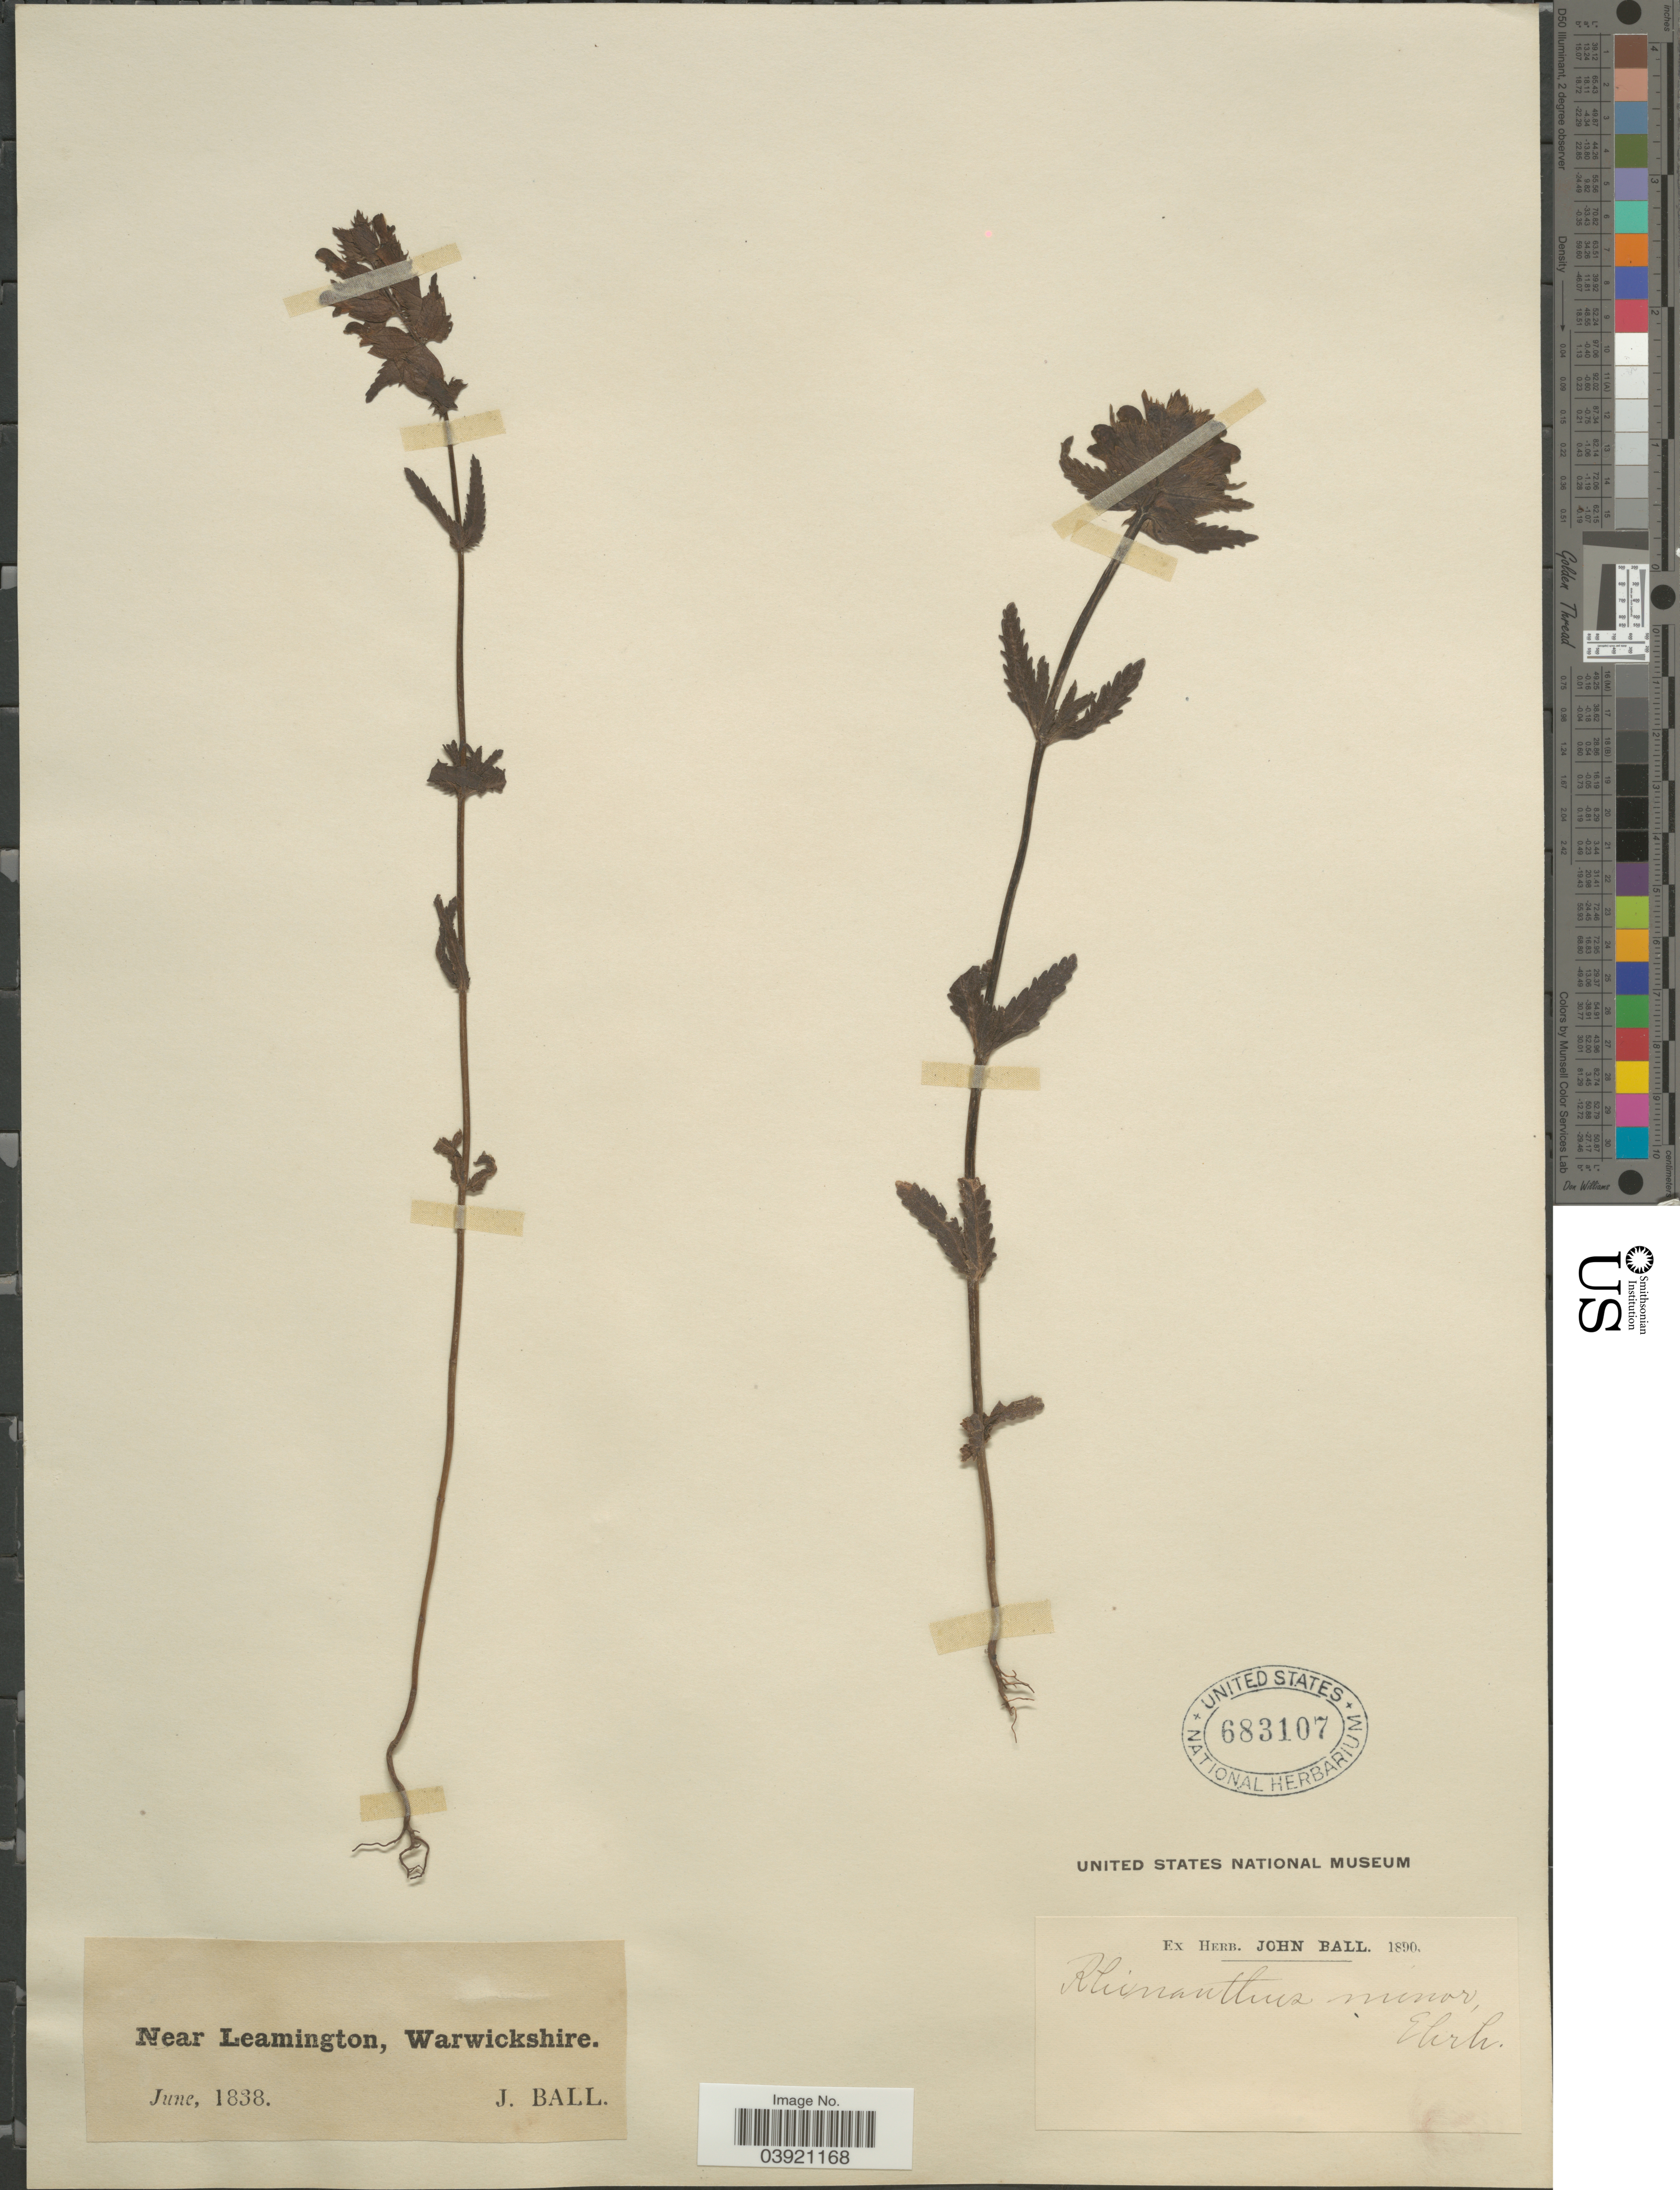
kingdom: Plantae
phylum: Tracheophyta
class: Magnoliopsida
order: Lamiales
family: Orobanchaceae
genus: Rhinanthus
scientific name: Rhinanthus minor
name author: L.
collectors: J. Ball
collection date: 1838-06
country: United Kingdom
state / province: England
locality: Near Leamington, Warwickshire.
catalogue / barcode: US 683107